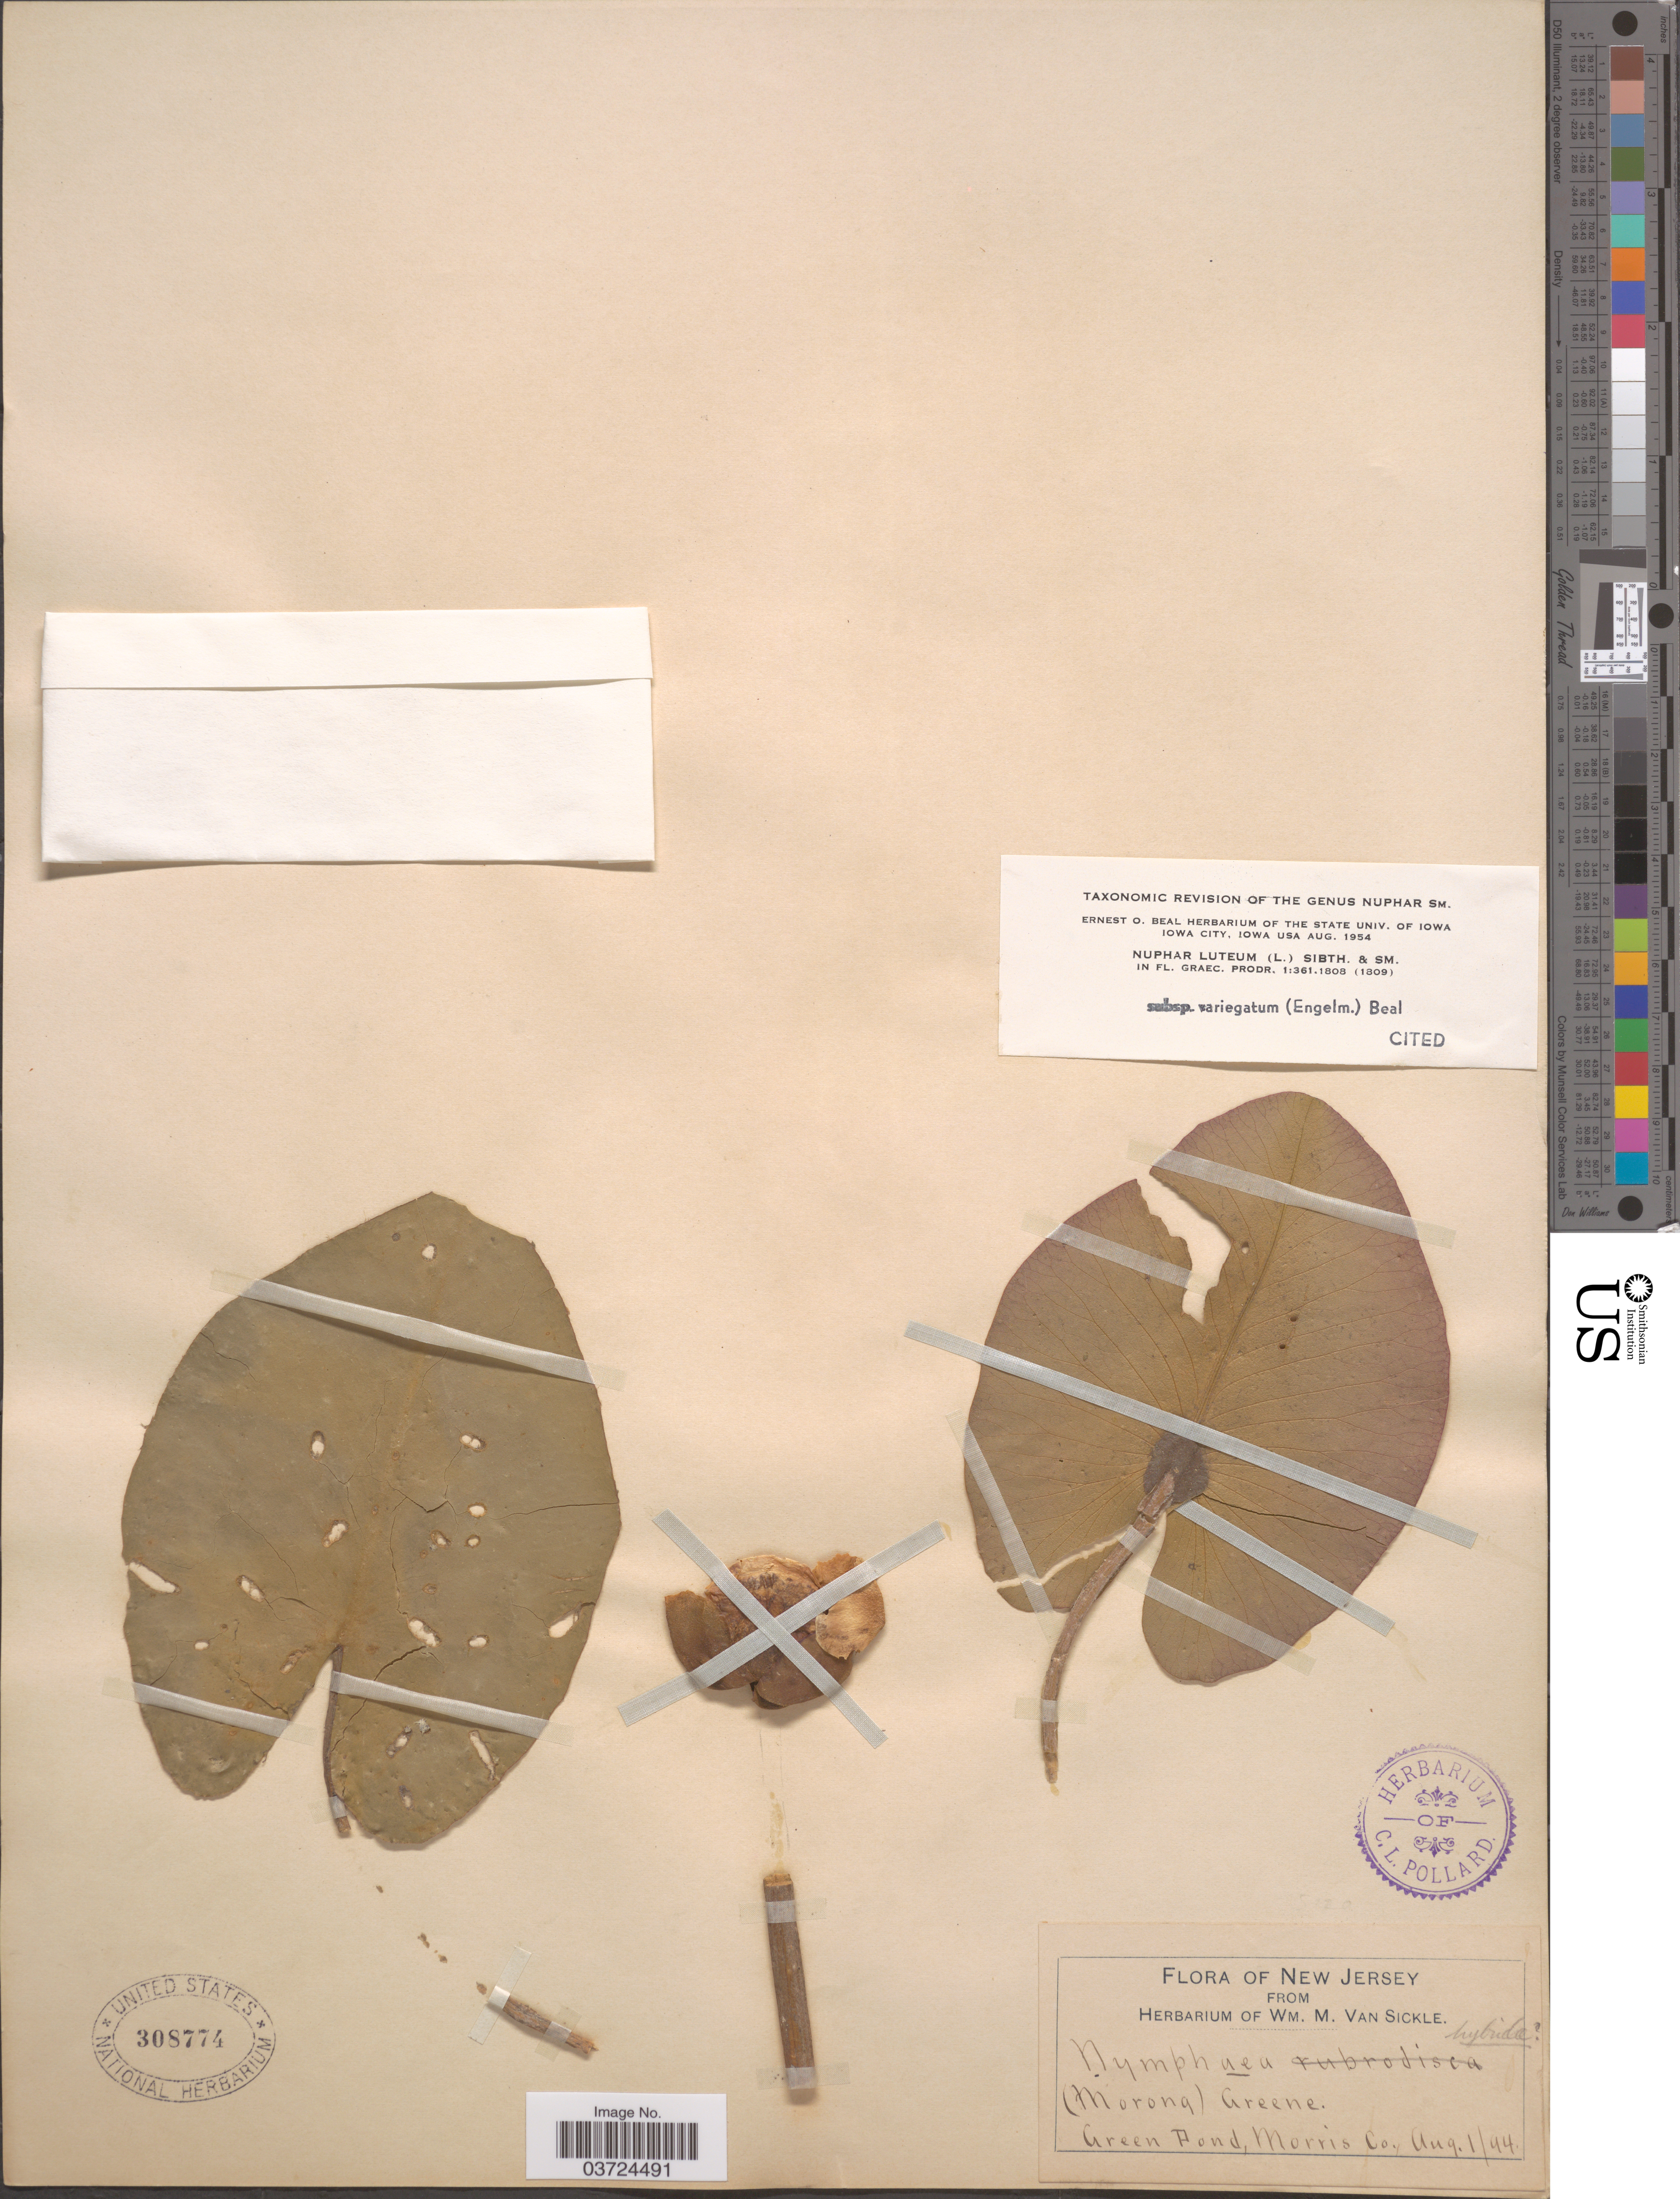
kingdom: Plantae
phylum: Tracheophyta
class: Magnoliopsida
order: Nymphaeales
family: Nymphaeaceae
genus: Nuphar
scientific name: Nuphar lutea subsp. variegata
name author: (Engelm. ex Durand) E.O. Beal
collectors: ex herb. Wm. M. Van Sickle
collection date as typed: Transcribed d/m/y: 1/8/94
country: United States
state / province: New Jersey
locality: Green Pond, Morris Co.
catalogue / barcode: US 308774